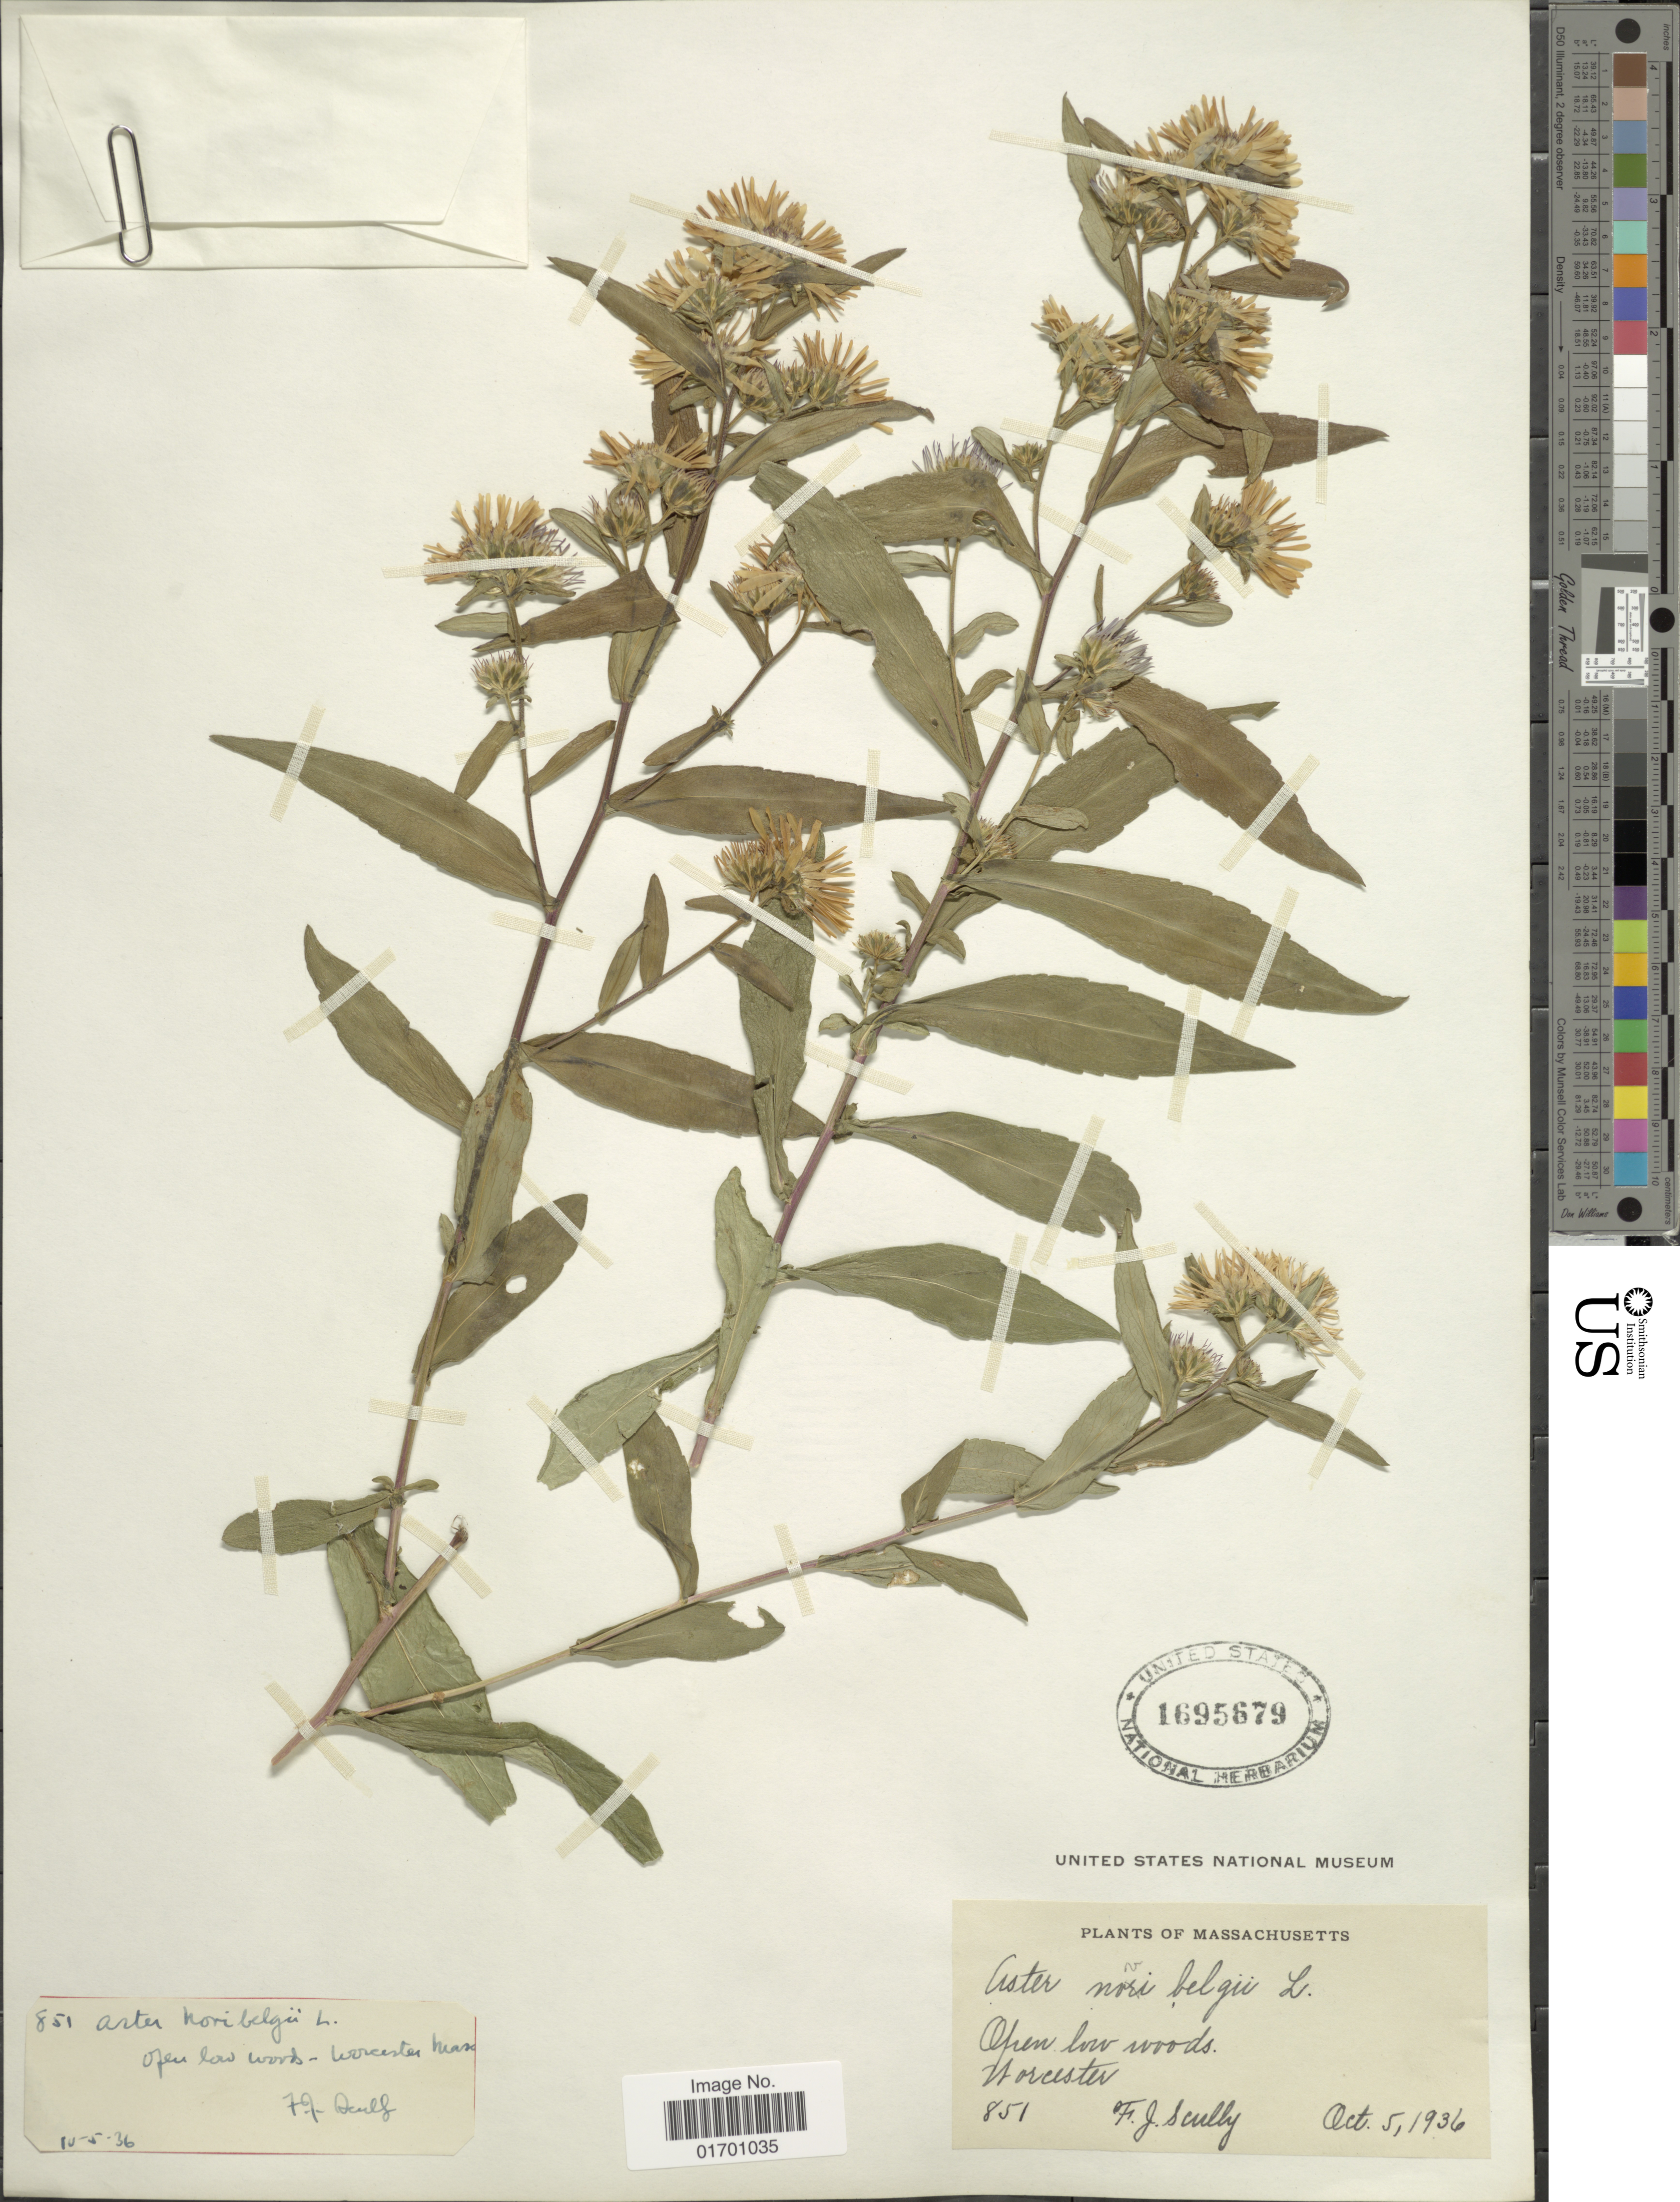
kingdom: Plantae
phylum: Tracheophyta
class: Magnoliopsida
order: Asterales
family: Asteraceae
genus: Symphyotrichum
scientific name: Symphyotrichum novi-belgii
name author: (L.) G.L. Nesom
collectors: F. Scully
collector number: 851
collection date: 1936-10-05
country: United States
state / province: Massachusetts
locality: Worcester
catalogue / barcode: US 1695679